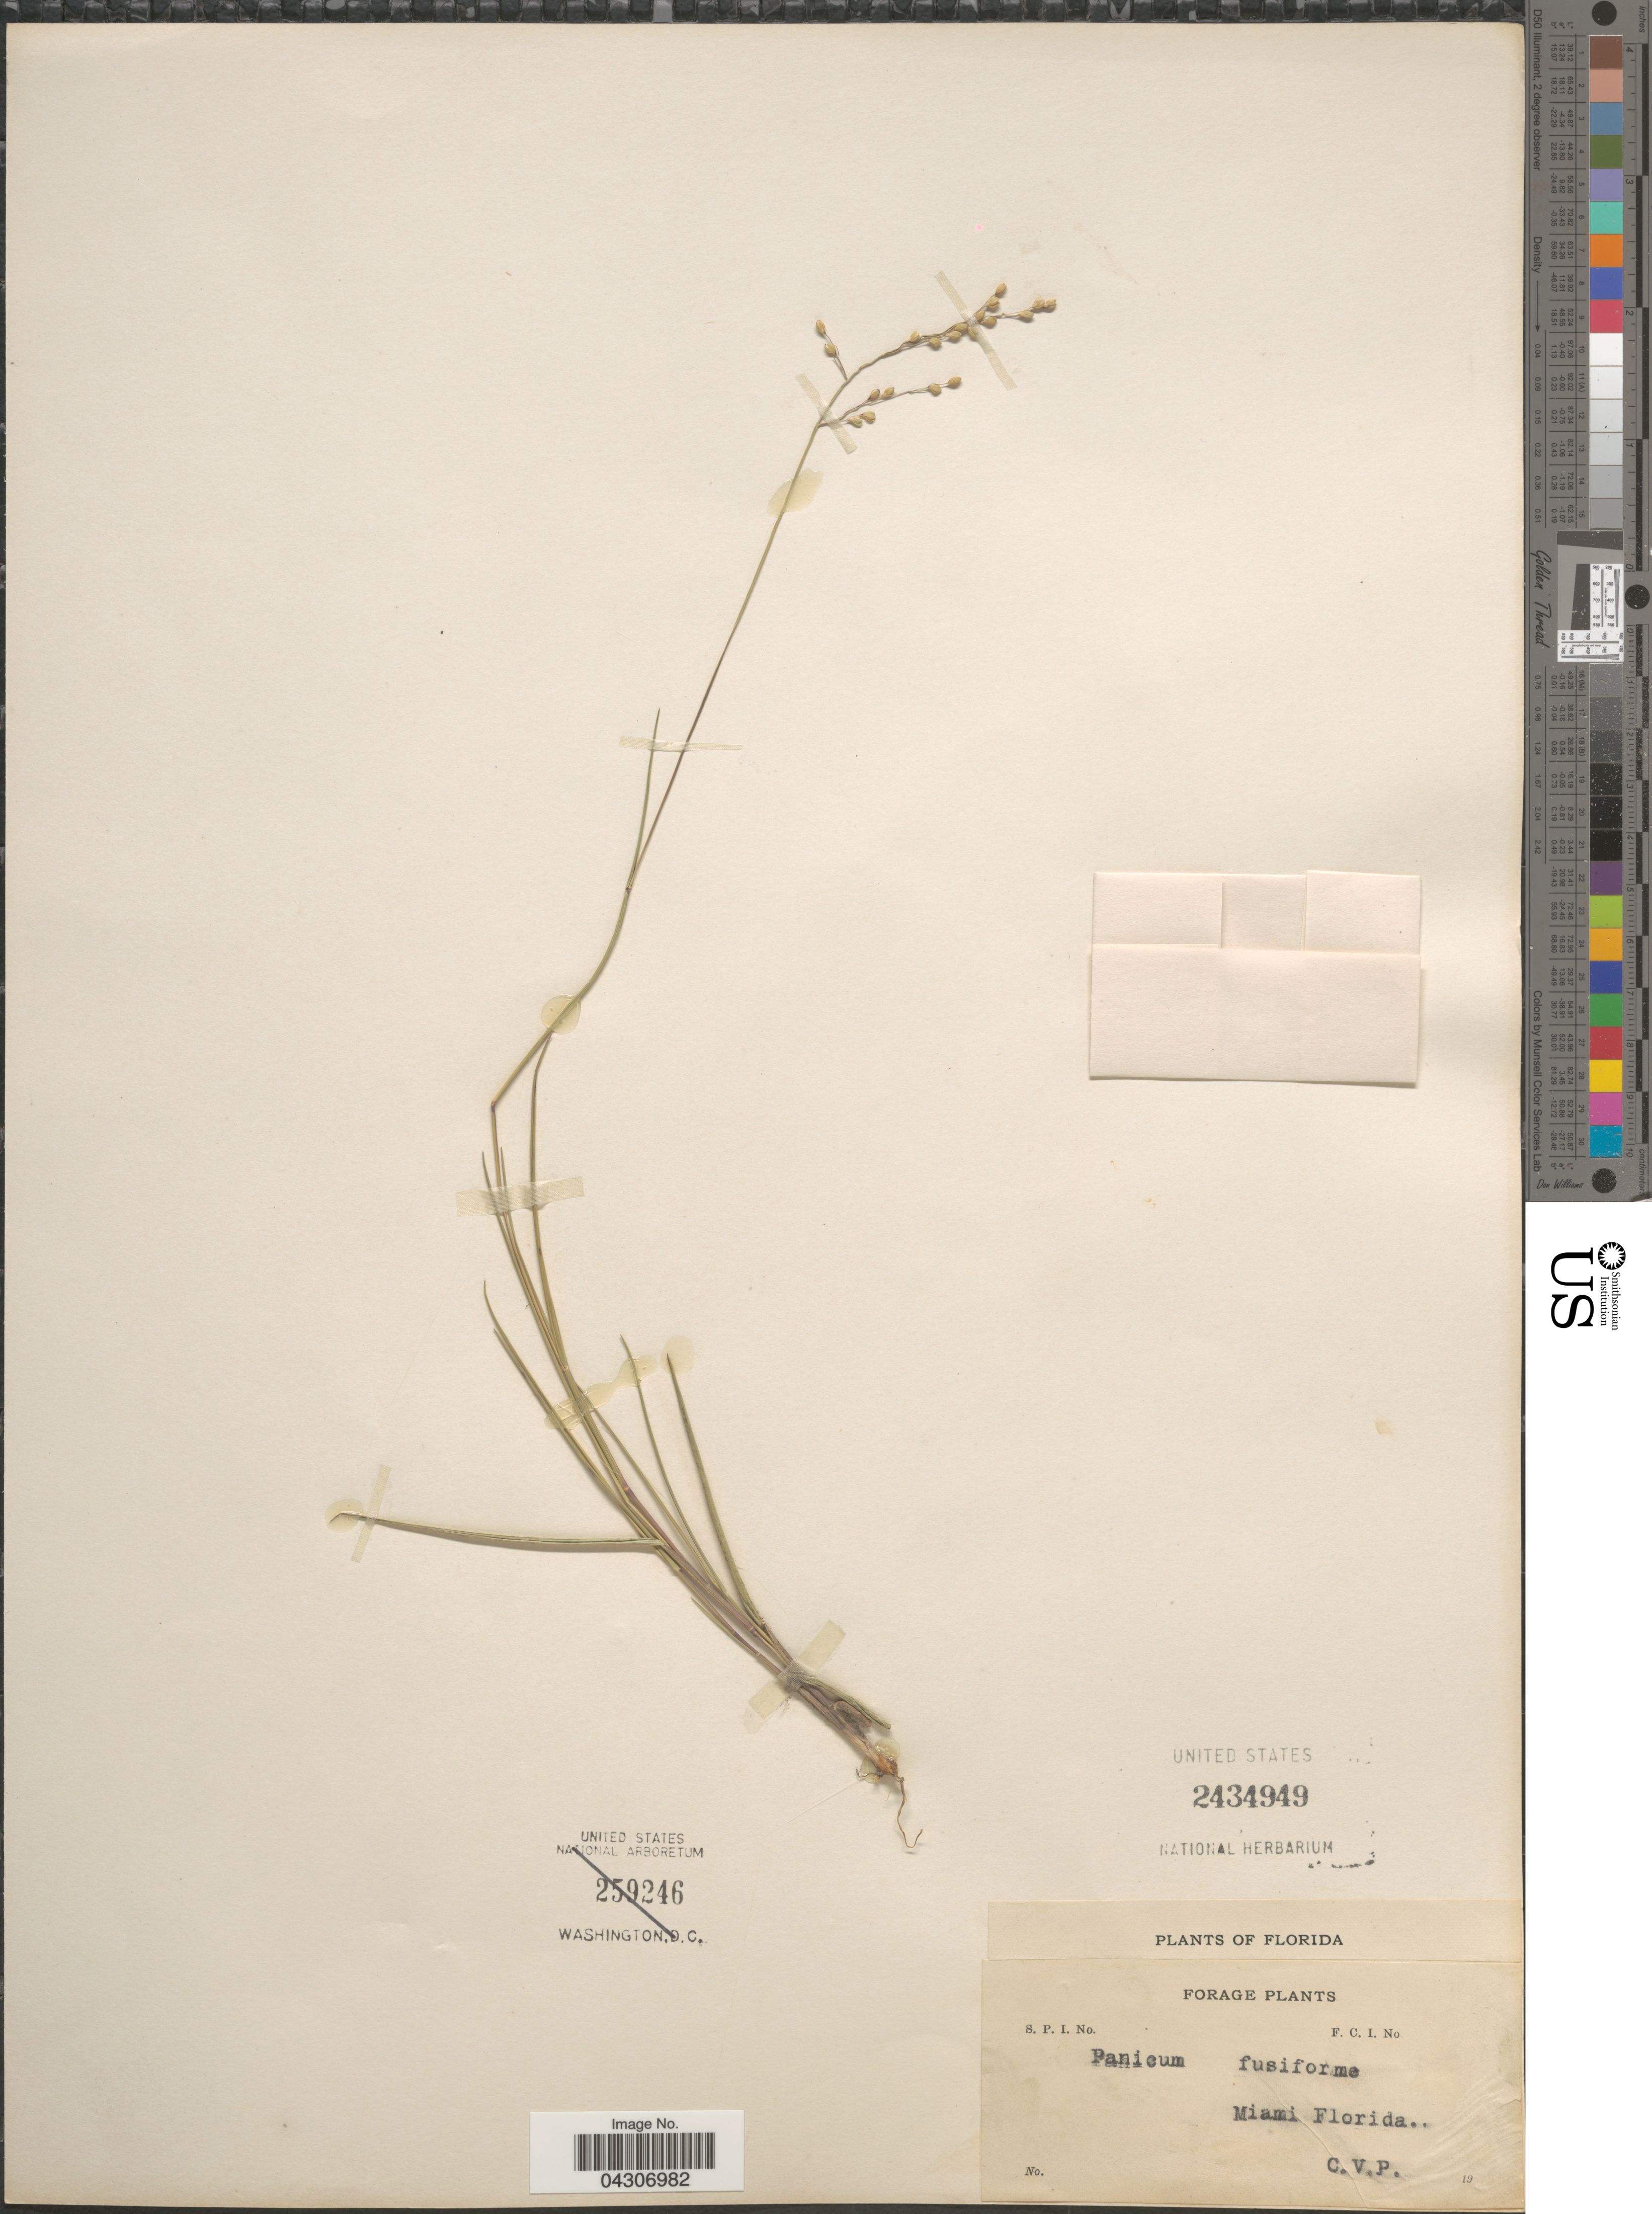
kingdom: Plantae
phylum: Tracheophyta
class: Liliopsida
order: Poales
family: Poaceae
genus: Dichanthelium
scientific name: Dichanthelium aciculare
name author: (Desv. ex Poir.) Gould & C.A. Clark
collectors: C. V. P.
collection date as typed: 19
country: United States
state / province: Florida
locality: Miami.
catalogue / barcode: US 2434949